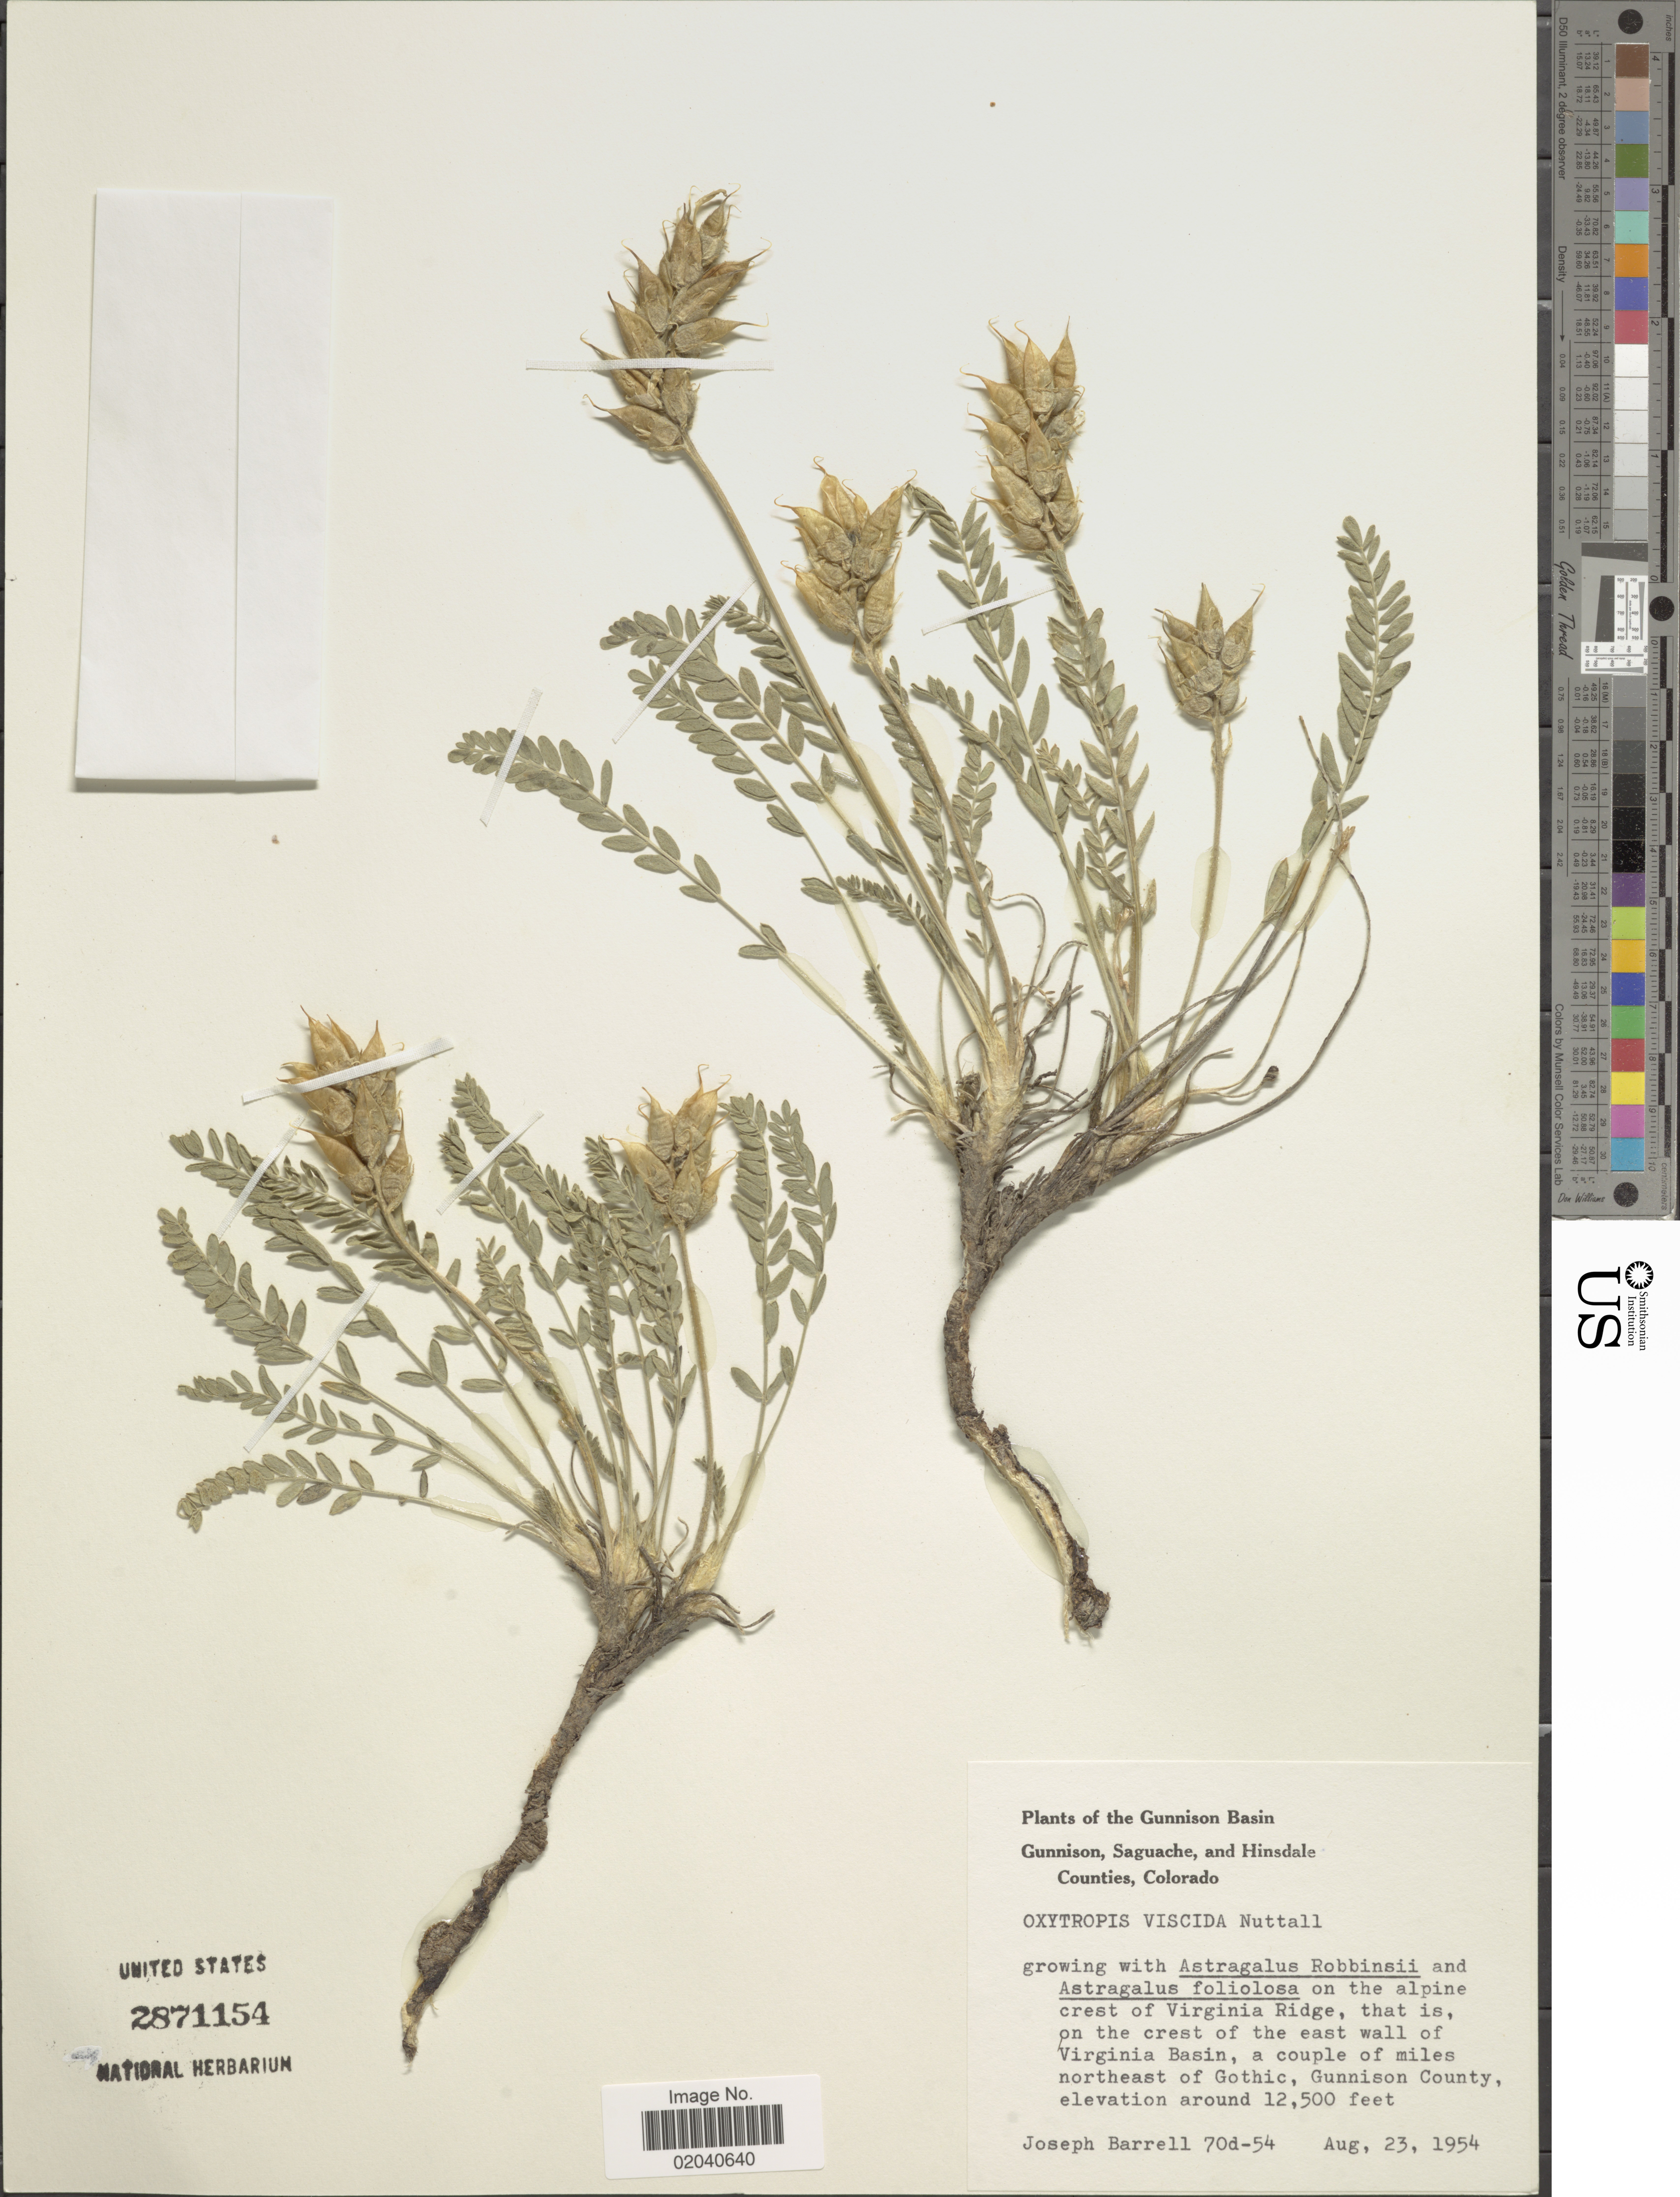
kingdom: Plantae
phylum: Tracheophyta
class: Magnoliopsida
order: Fabales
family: Fabaceae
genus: Oxytropis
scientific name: Oxytropis viscida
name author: Nutt.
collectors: J. Barrell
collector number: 70d-54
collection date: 1954-08-23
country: United States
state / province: Colorado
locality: Gunnsion Basin, Gunnison, Saguache, and Hinsdale Counties, on the alpine crest of Vriginia Ridge, that is, on the crest of the east wall of Virginia basin, a couple of miles northeast of Gothic, Gunnison County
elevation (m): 3810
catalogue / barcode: US 2871154